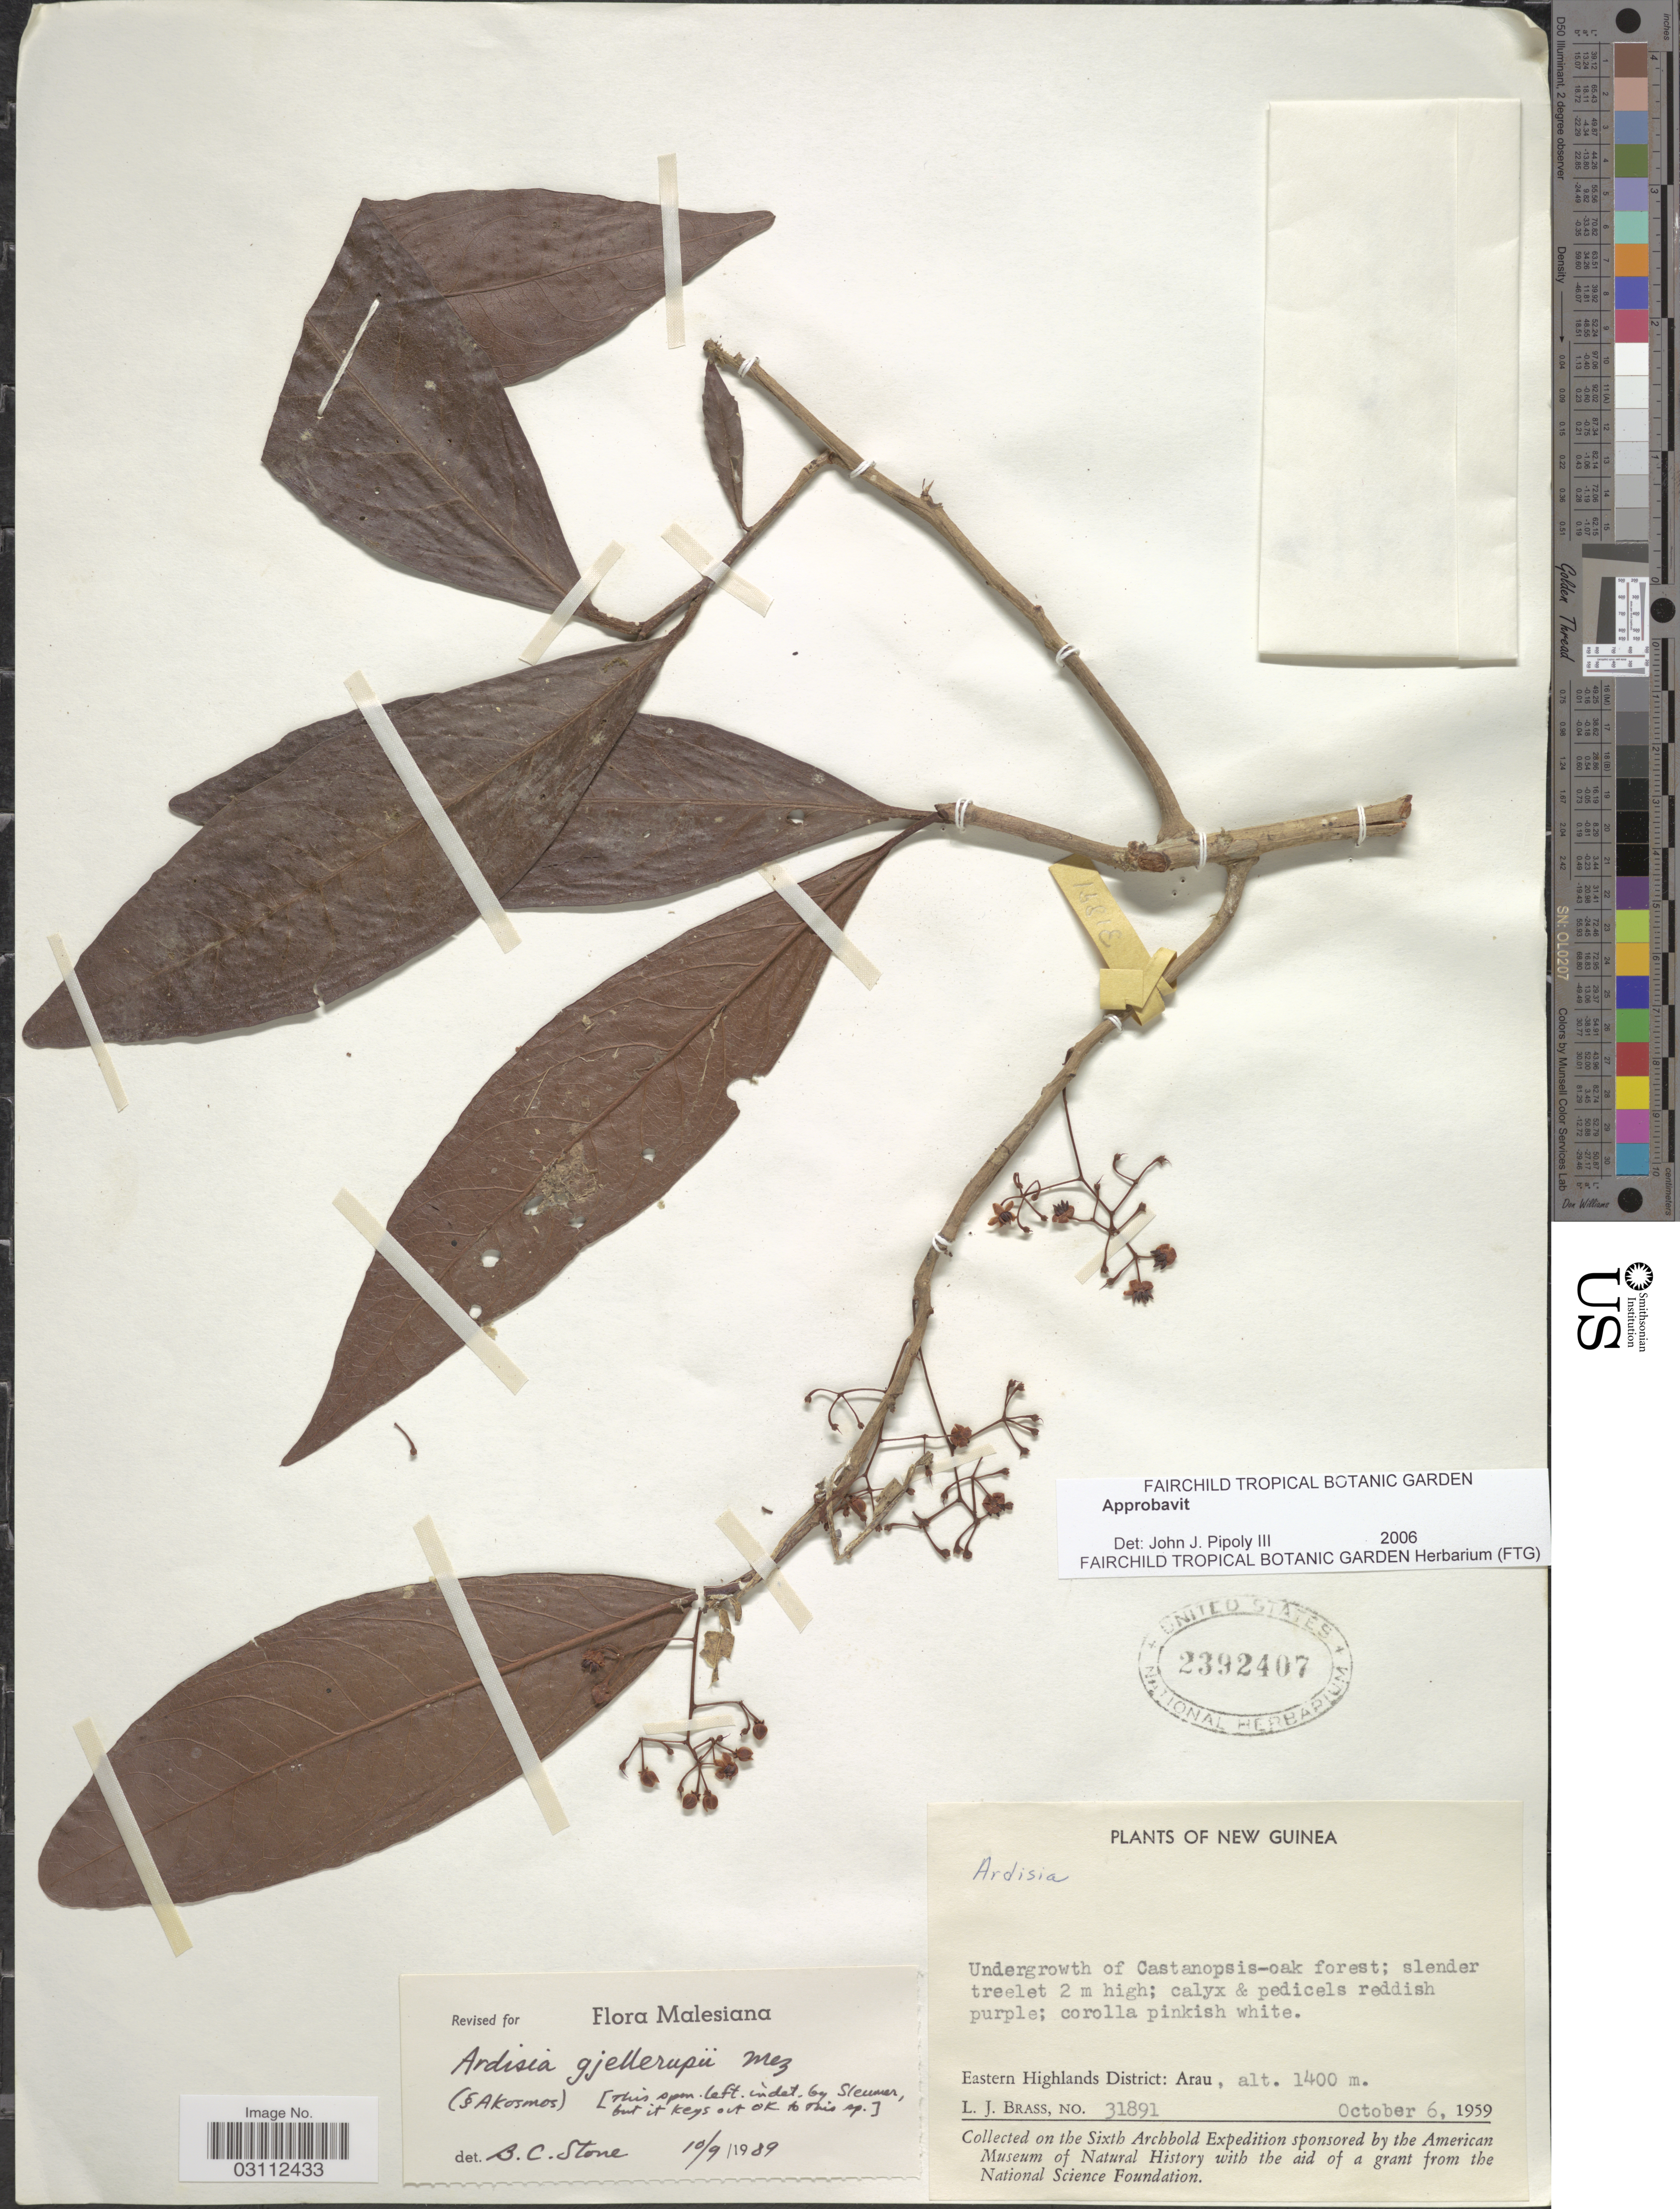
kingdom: Plantae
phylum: Tracheophyta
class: Magnoliopsida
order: Ericales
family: Primulaceae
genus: Ardisia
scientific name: Ardisia gjellerupii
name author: Mez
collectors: L. J. Brass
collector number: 31891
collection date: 1959-10-06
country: Papua New Guinea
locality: New Guinea. Eastern Highlands District: Arau.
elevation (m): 1400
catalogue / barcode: US 2392407